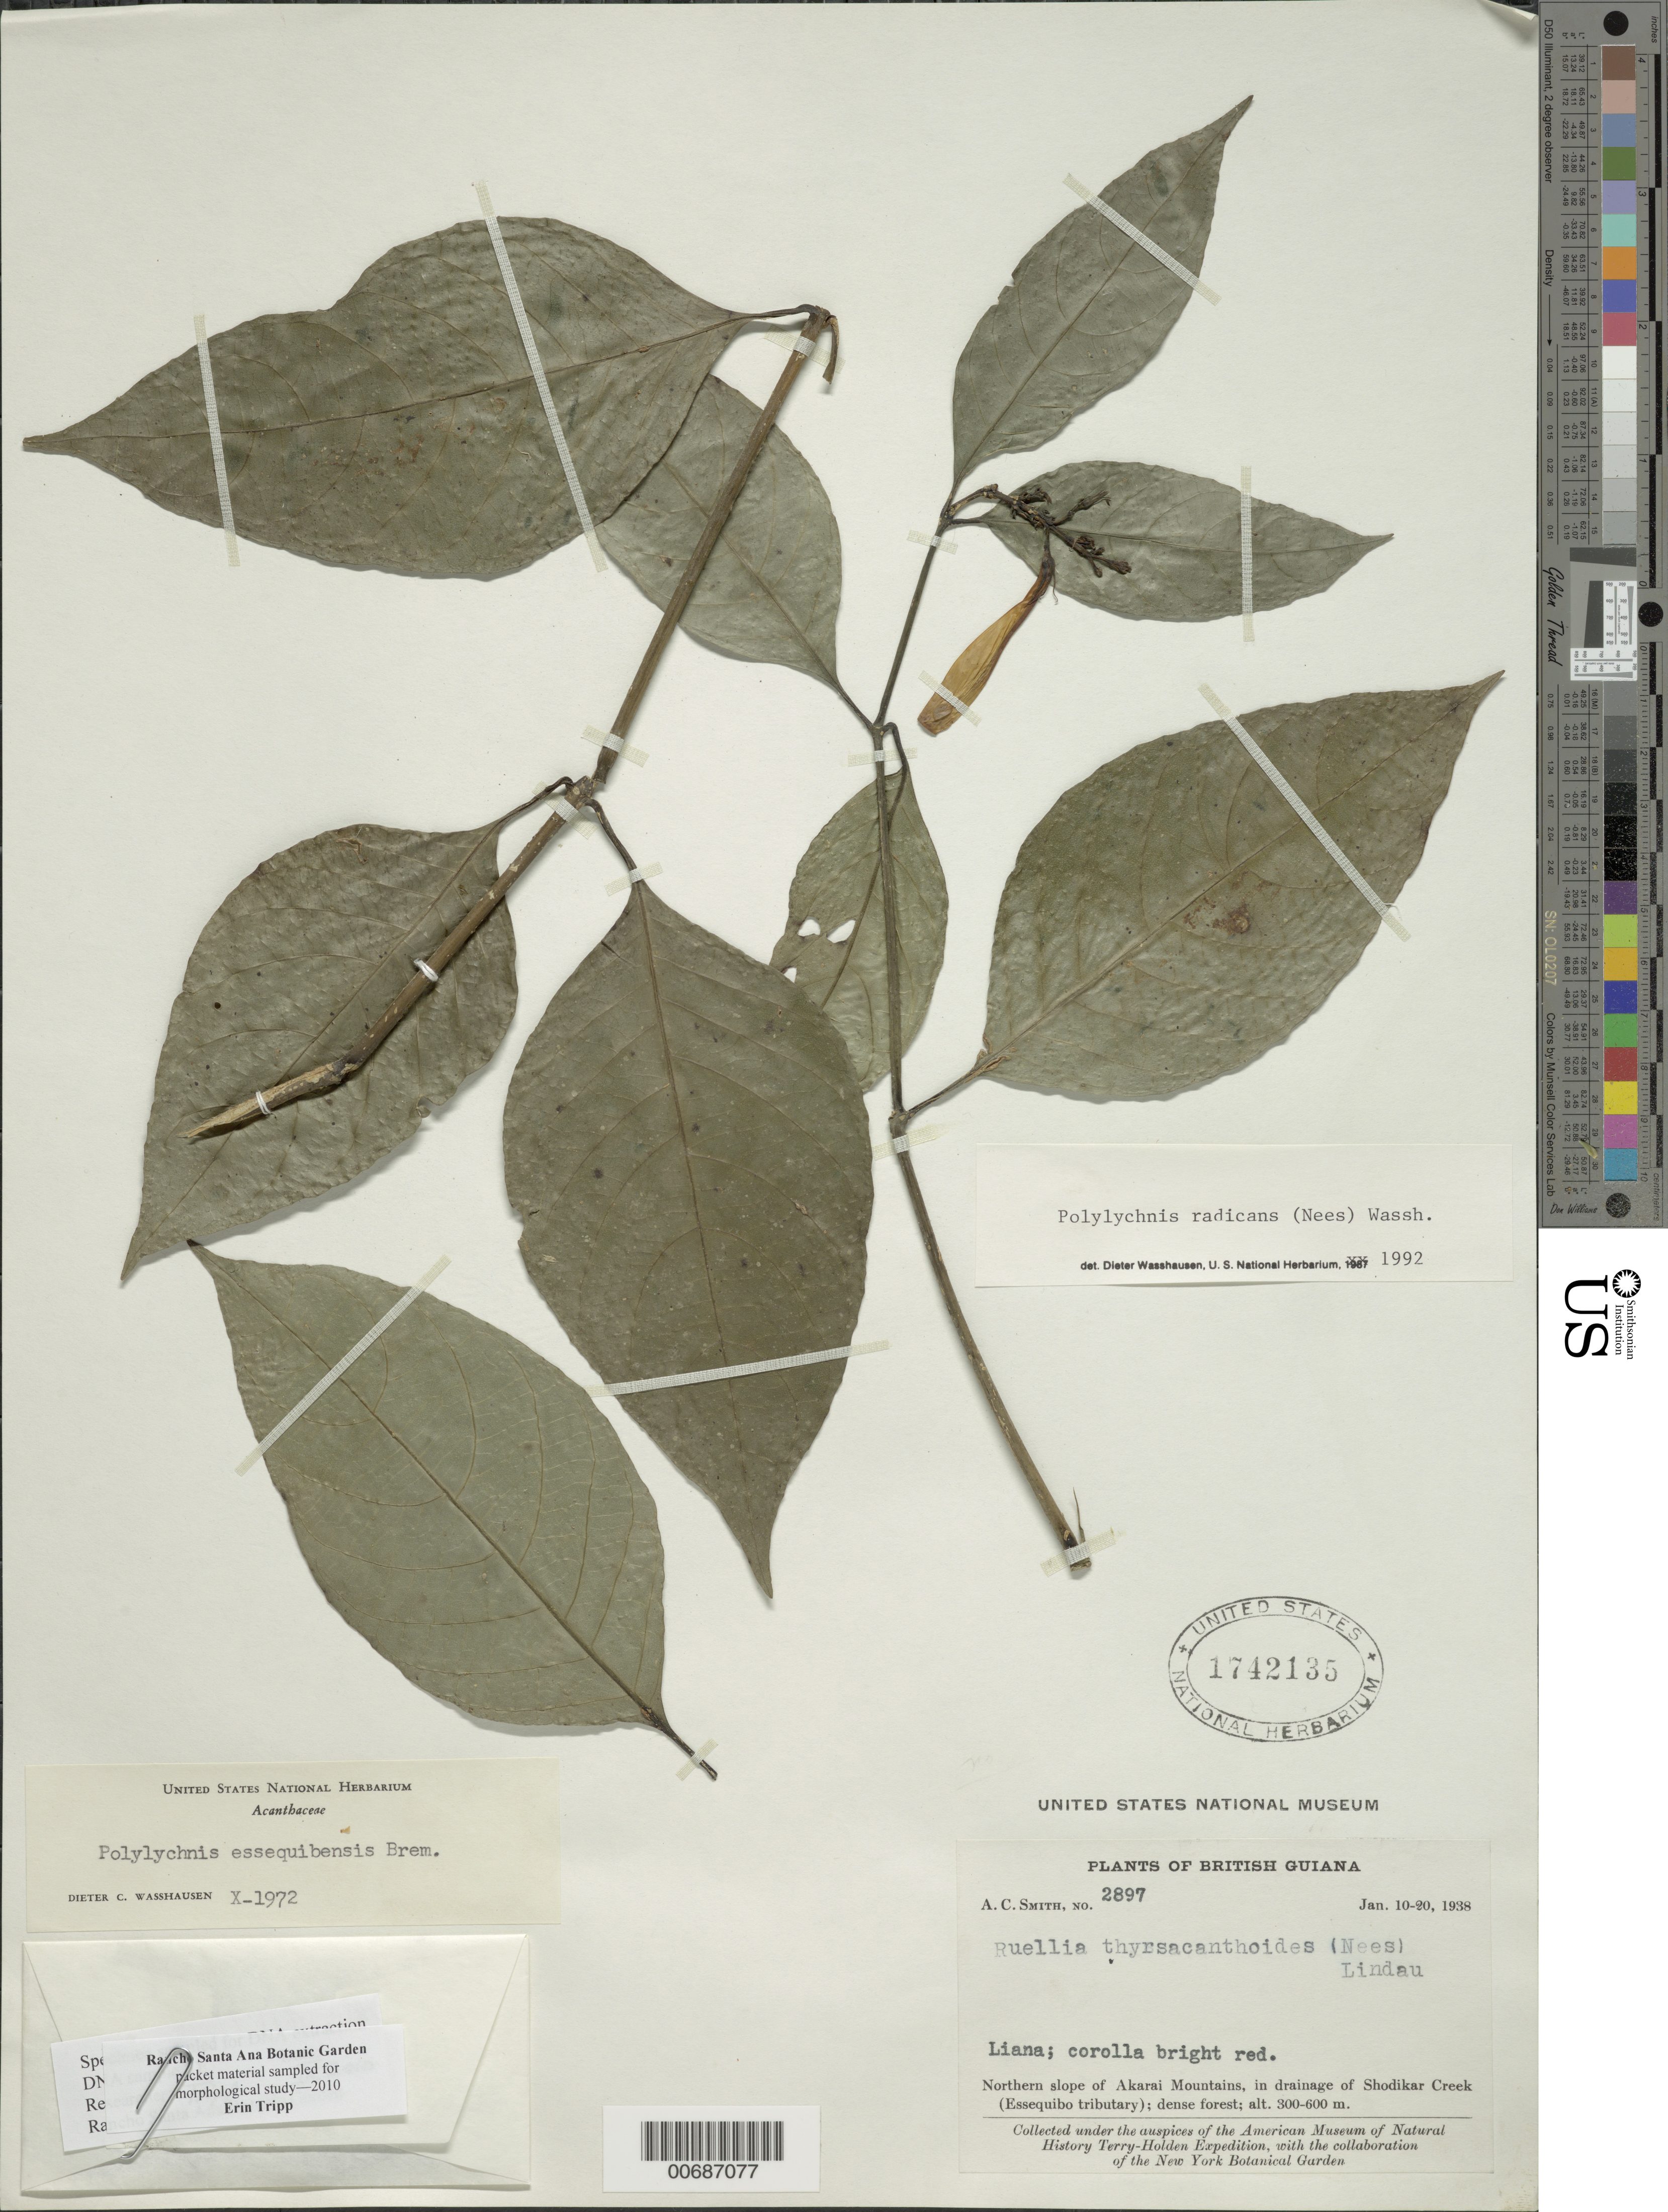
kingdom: Plantae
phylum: Tracheophyta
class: Magnoliopsida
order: Lamiales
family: Acanthaceae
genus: Polylychnis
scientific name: Polylychnis radicans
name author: (Nees) Wassh.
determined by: Wasshausen, Dieter C., (BOT), Smithsonian Institution - National Museum of Natural History (UNITED STATES)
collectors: A. C. Smith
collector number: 2897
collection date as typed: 10-Jan-38 to 20-Jan-38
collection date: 1938-01-10/1938-01-20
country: Guyana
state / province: U. Takutu-U. Essequibo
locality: Akarai Mts., N slope; in drainage of Shodikar Creek (Essequibo tributary)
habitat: Dense forest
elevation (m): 300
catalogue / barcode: US 1742135